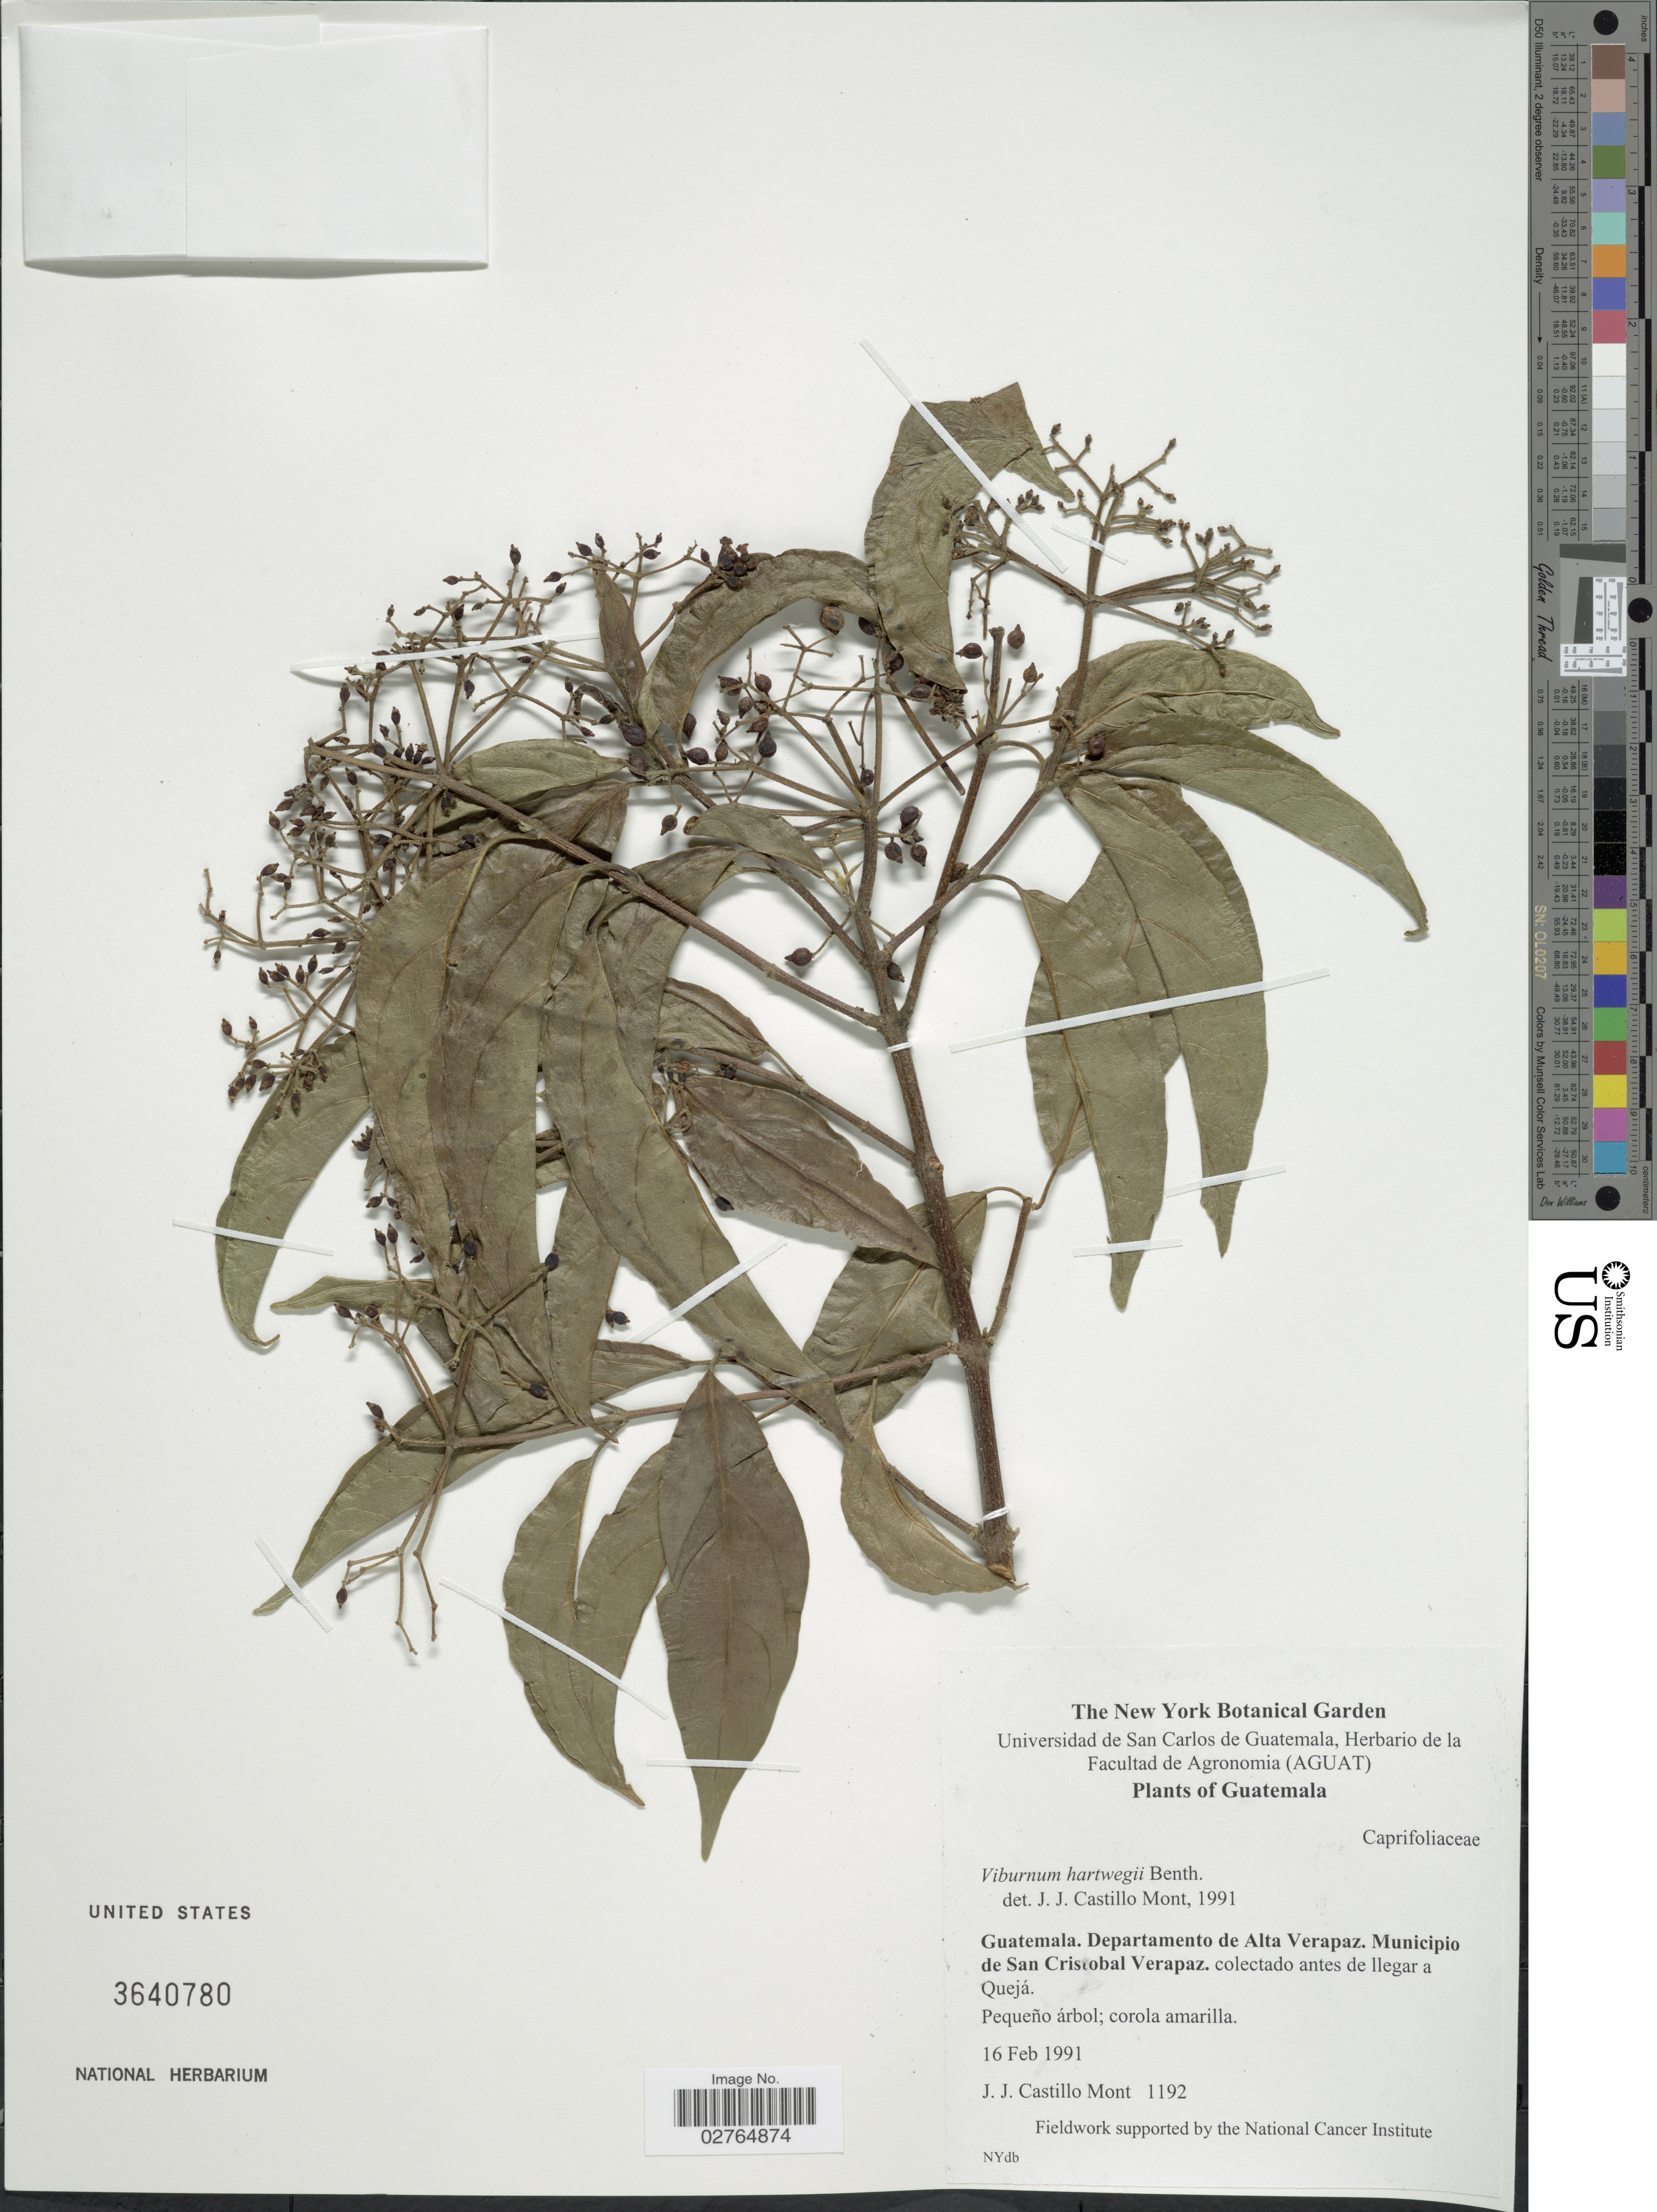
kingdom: Plantae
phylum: Tracheophyta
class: Magnoliopsida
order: Dipsacales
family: Viburnaceae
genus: Viburnum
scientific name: Viburnum hartwegii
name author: Benth.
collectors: J. Castillo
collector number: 1192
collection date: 1991-02-16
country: Guatemala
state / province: Alta Verapaz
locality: Departamento de Alta Verapaz. Municipio de San Cristobal Verapaz. colectado antes de llegar a Quejá.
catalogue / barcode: US 3640780